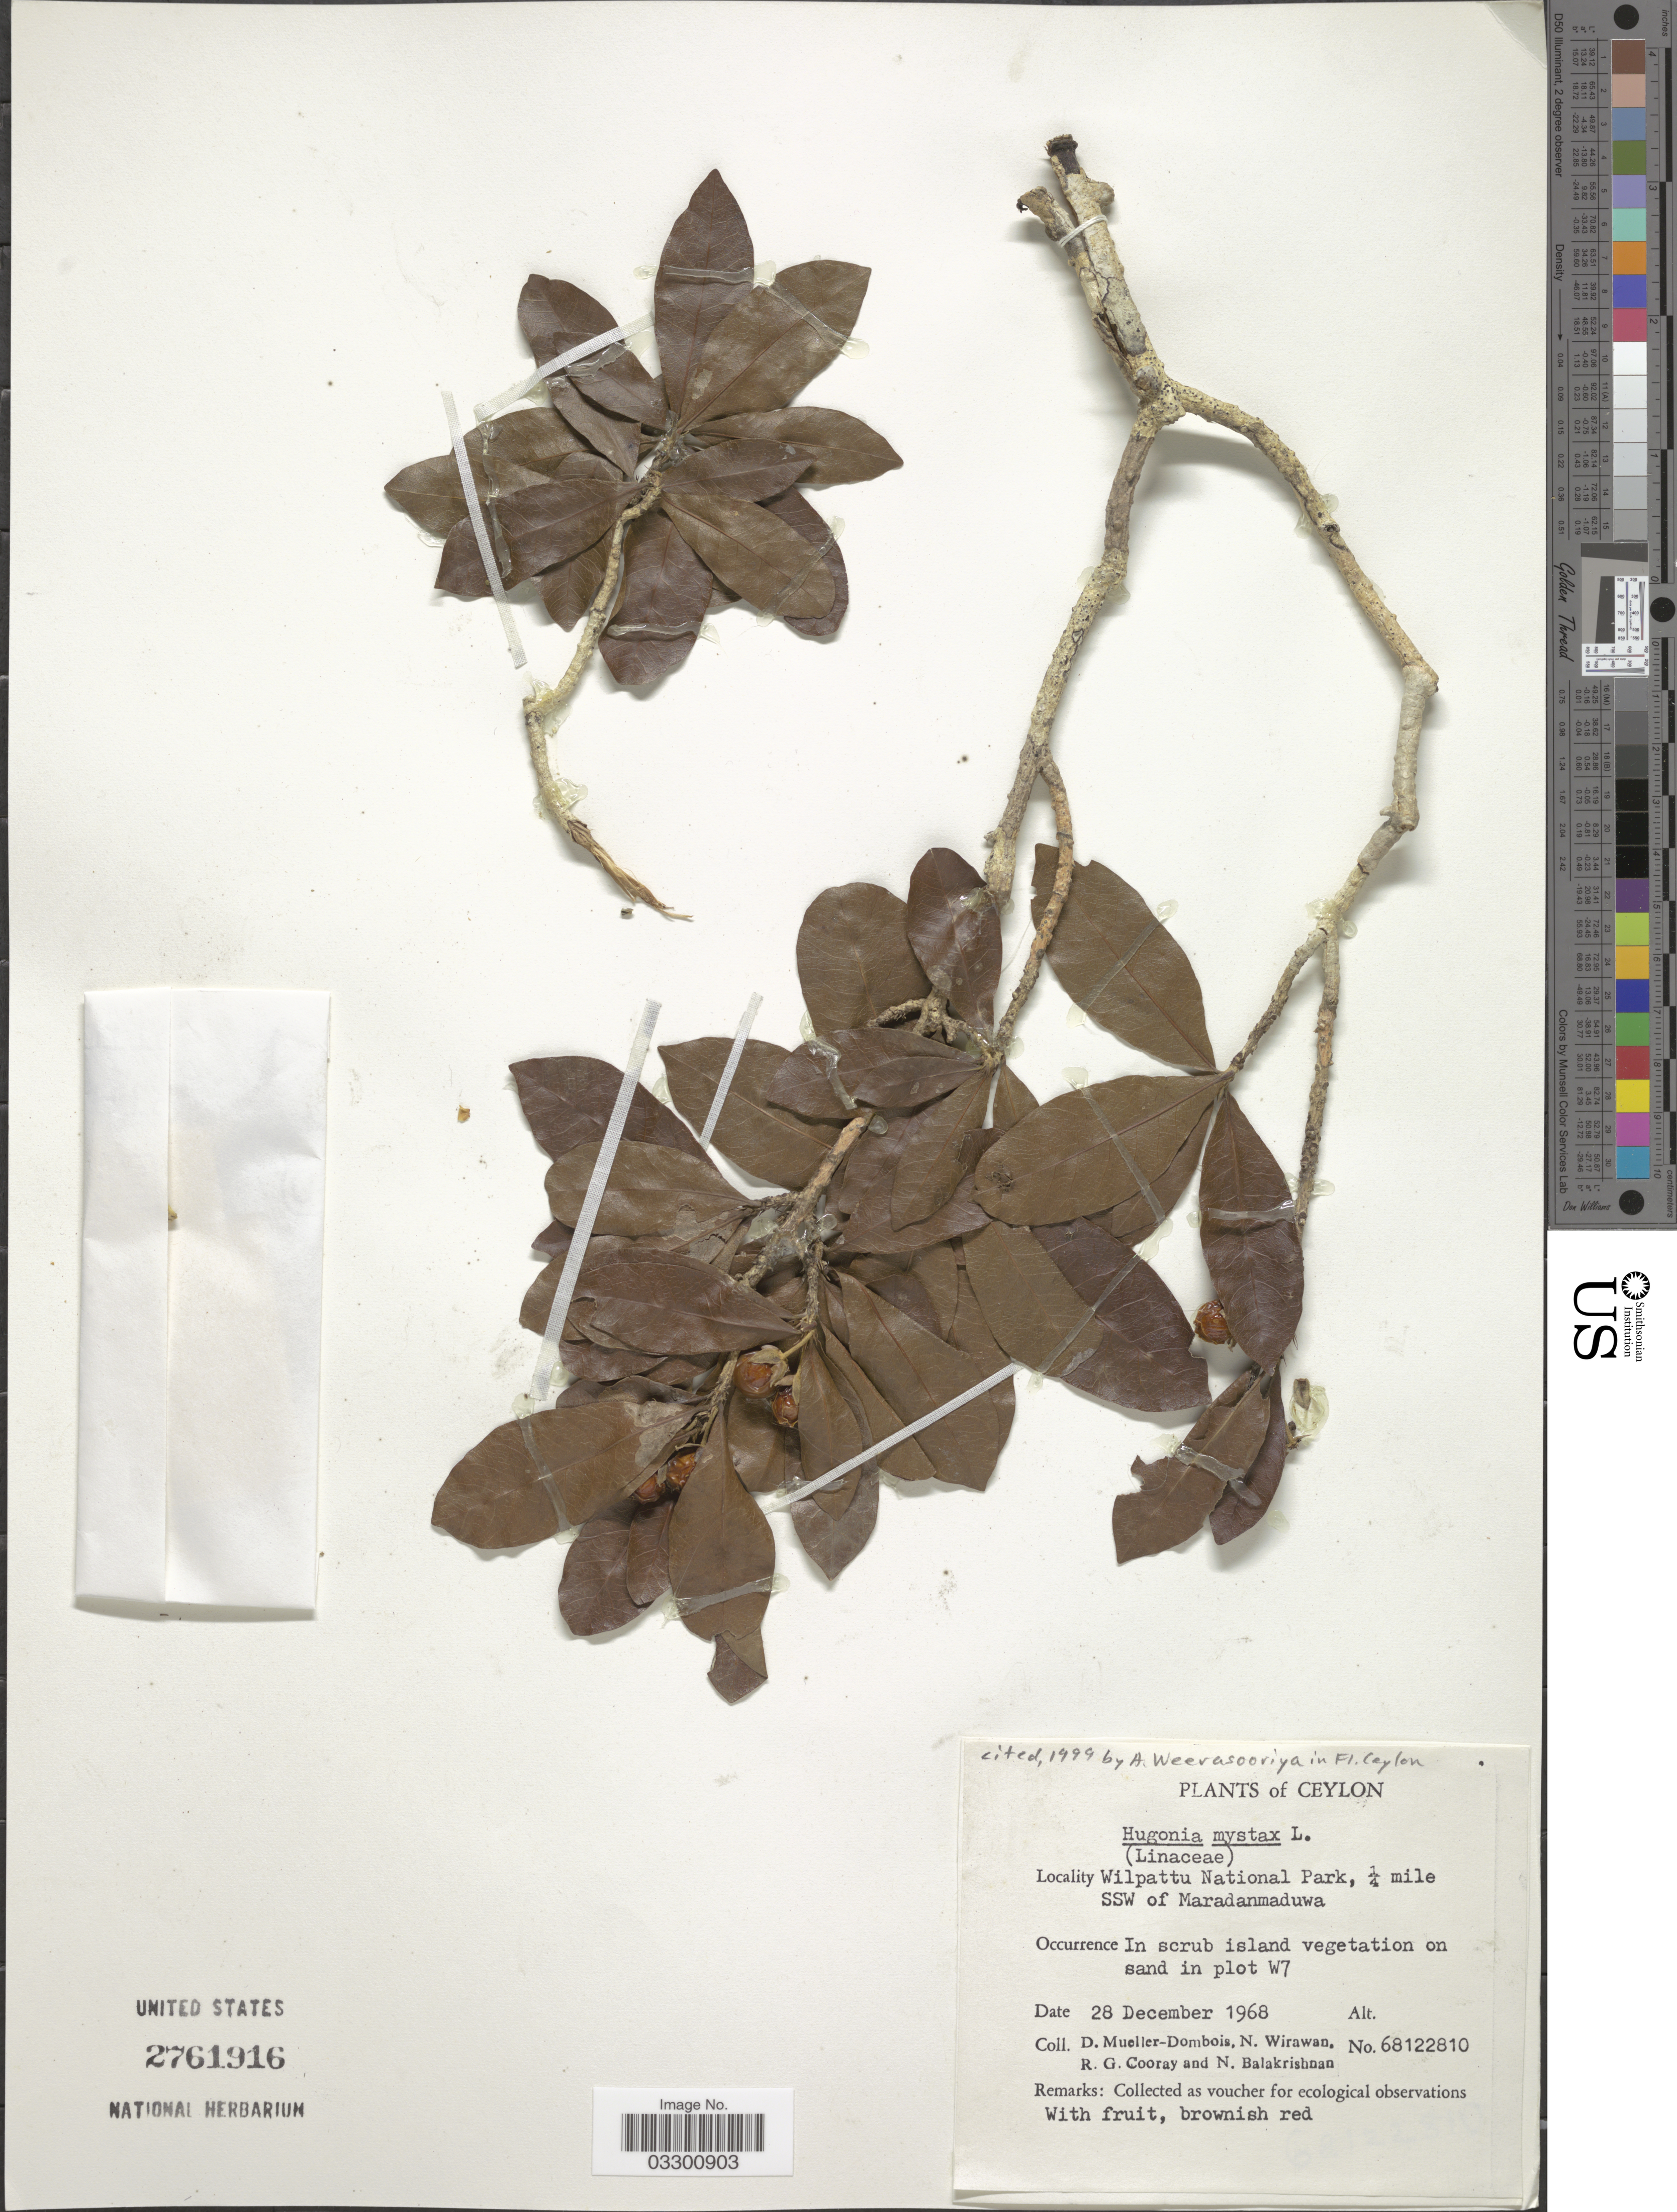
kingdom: Plantae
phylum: Tracheophyta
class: Magnoliopsida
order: Malpighiales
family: Linaceae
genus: Hugonia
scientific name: Hugonia mystax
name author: L.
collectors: D. Mueller-Dombois, N. Wirawan, R. Cooray & N. Balakrishnan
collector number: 68122810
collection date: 1968-12-28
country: Sri Lanka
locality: Ceylon, Wilpattu National Park, ¼ mile SSW of Maradanmaduwa, In scrub island vegetation on sand in plot W7.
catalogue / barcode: US 2761916